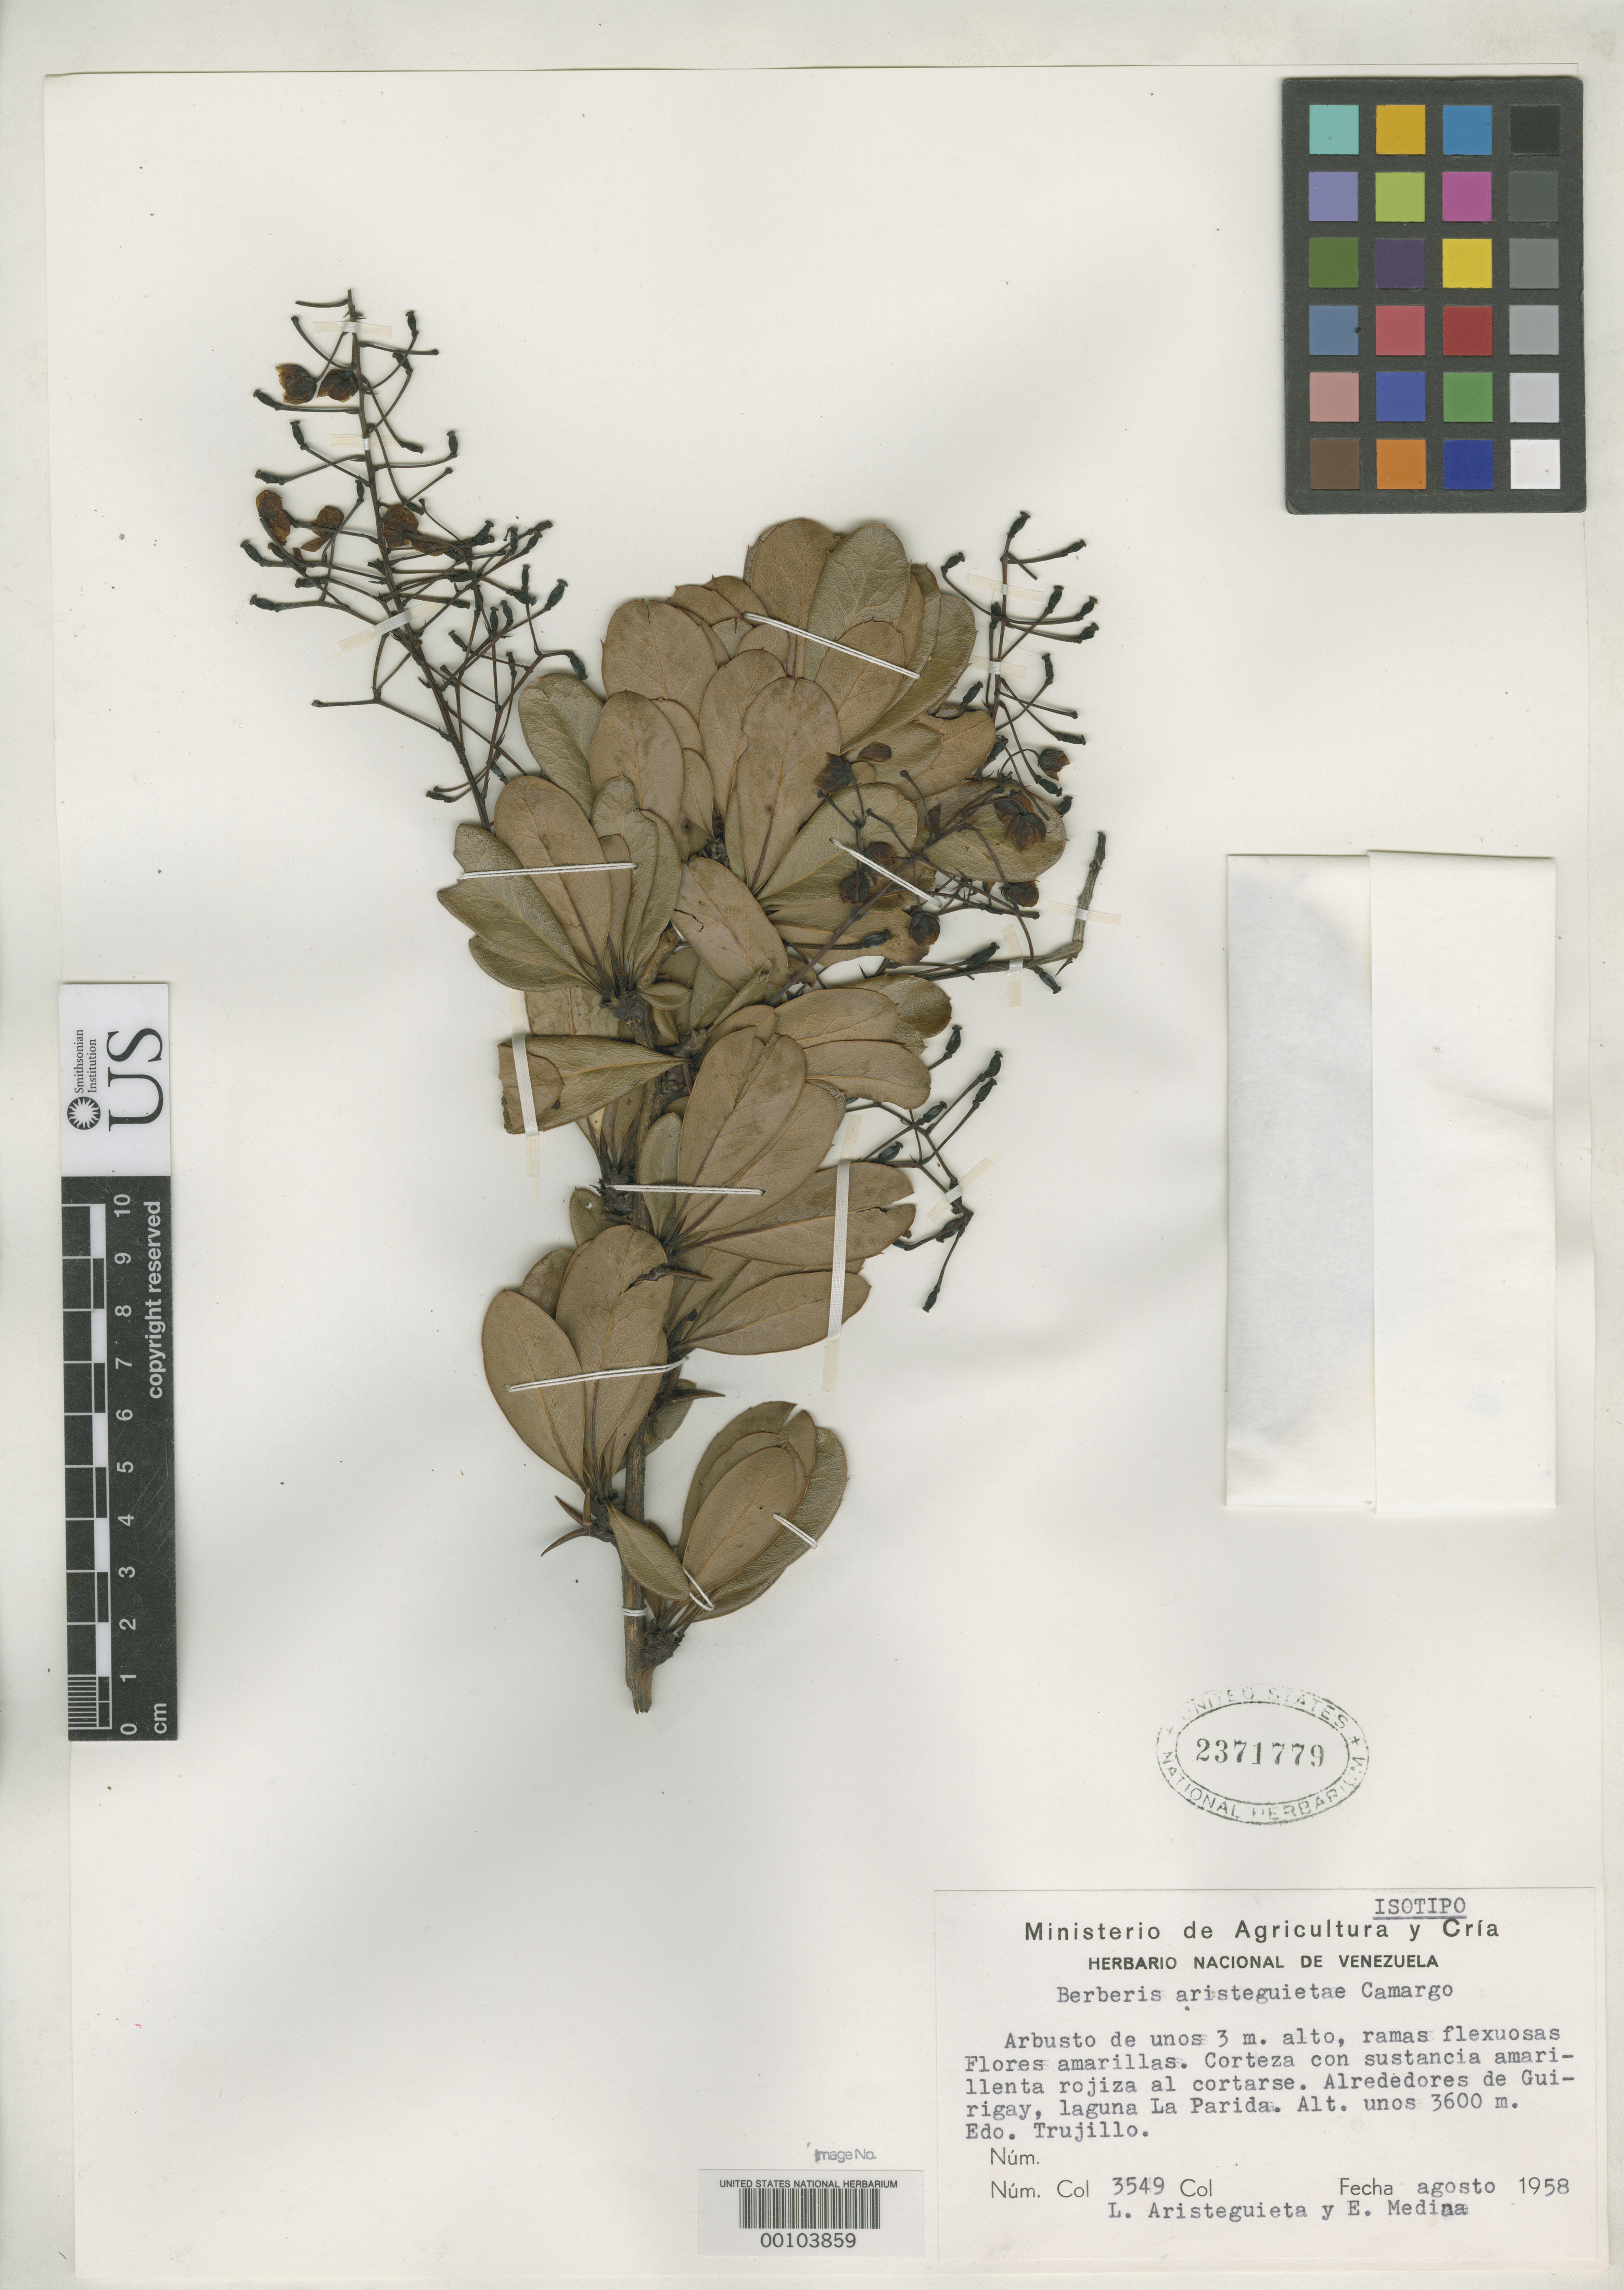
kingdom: Plantae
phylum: Tracheophyta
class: Magnoliopsida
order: Ranunculales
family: Berberidaceae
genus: Berberis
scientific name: Berberis aristeguietae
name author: L.A. Camargo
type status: Isotype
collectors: L. Aristeguieta & E. Medina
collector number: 3549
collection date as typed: Aug 1958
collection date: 1958-08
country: Venezuela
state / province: Trujillo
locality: Guirigay, Laguna la Pariba.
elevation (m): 600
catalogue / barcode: US 2371779